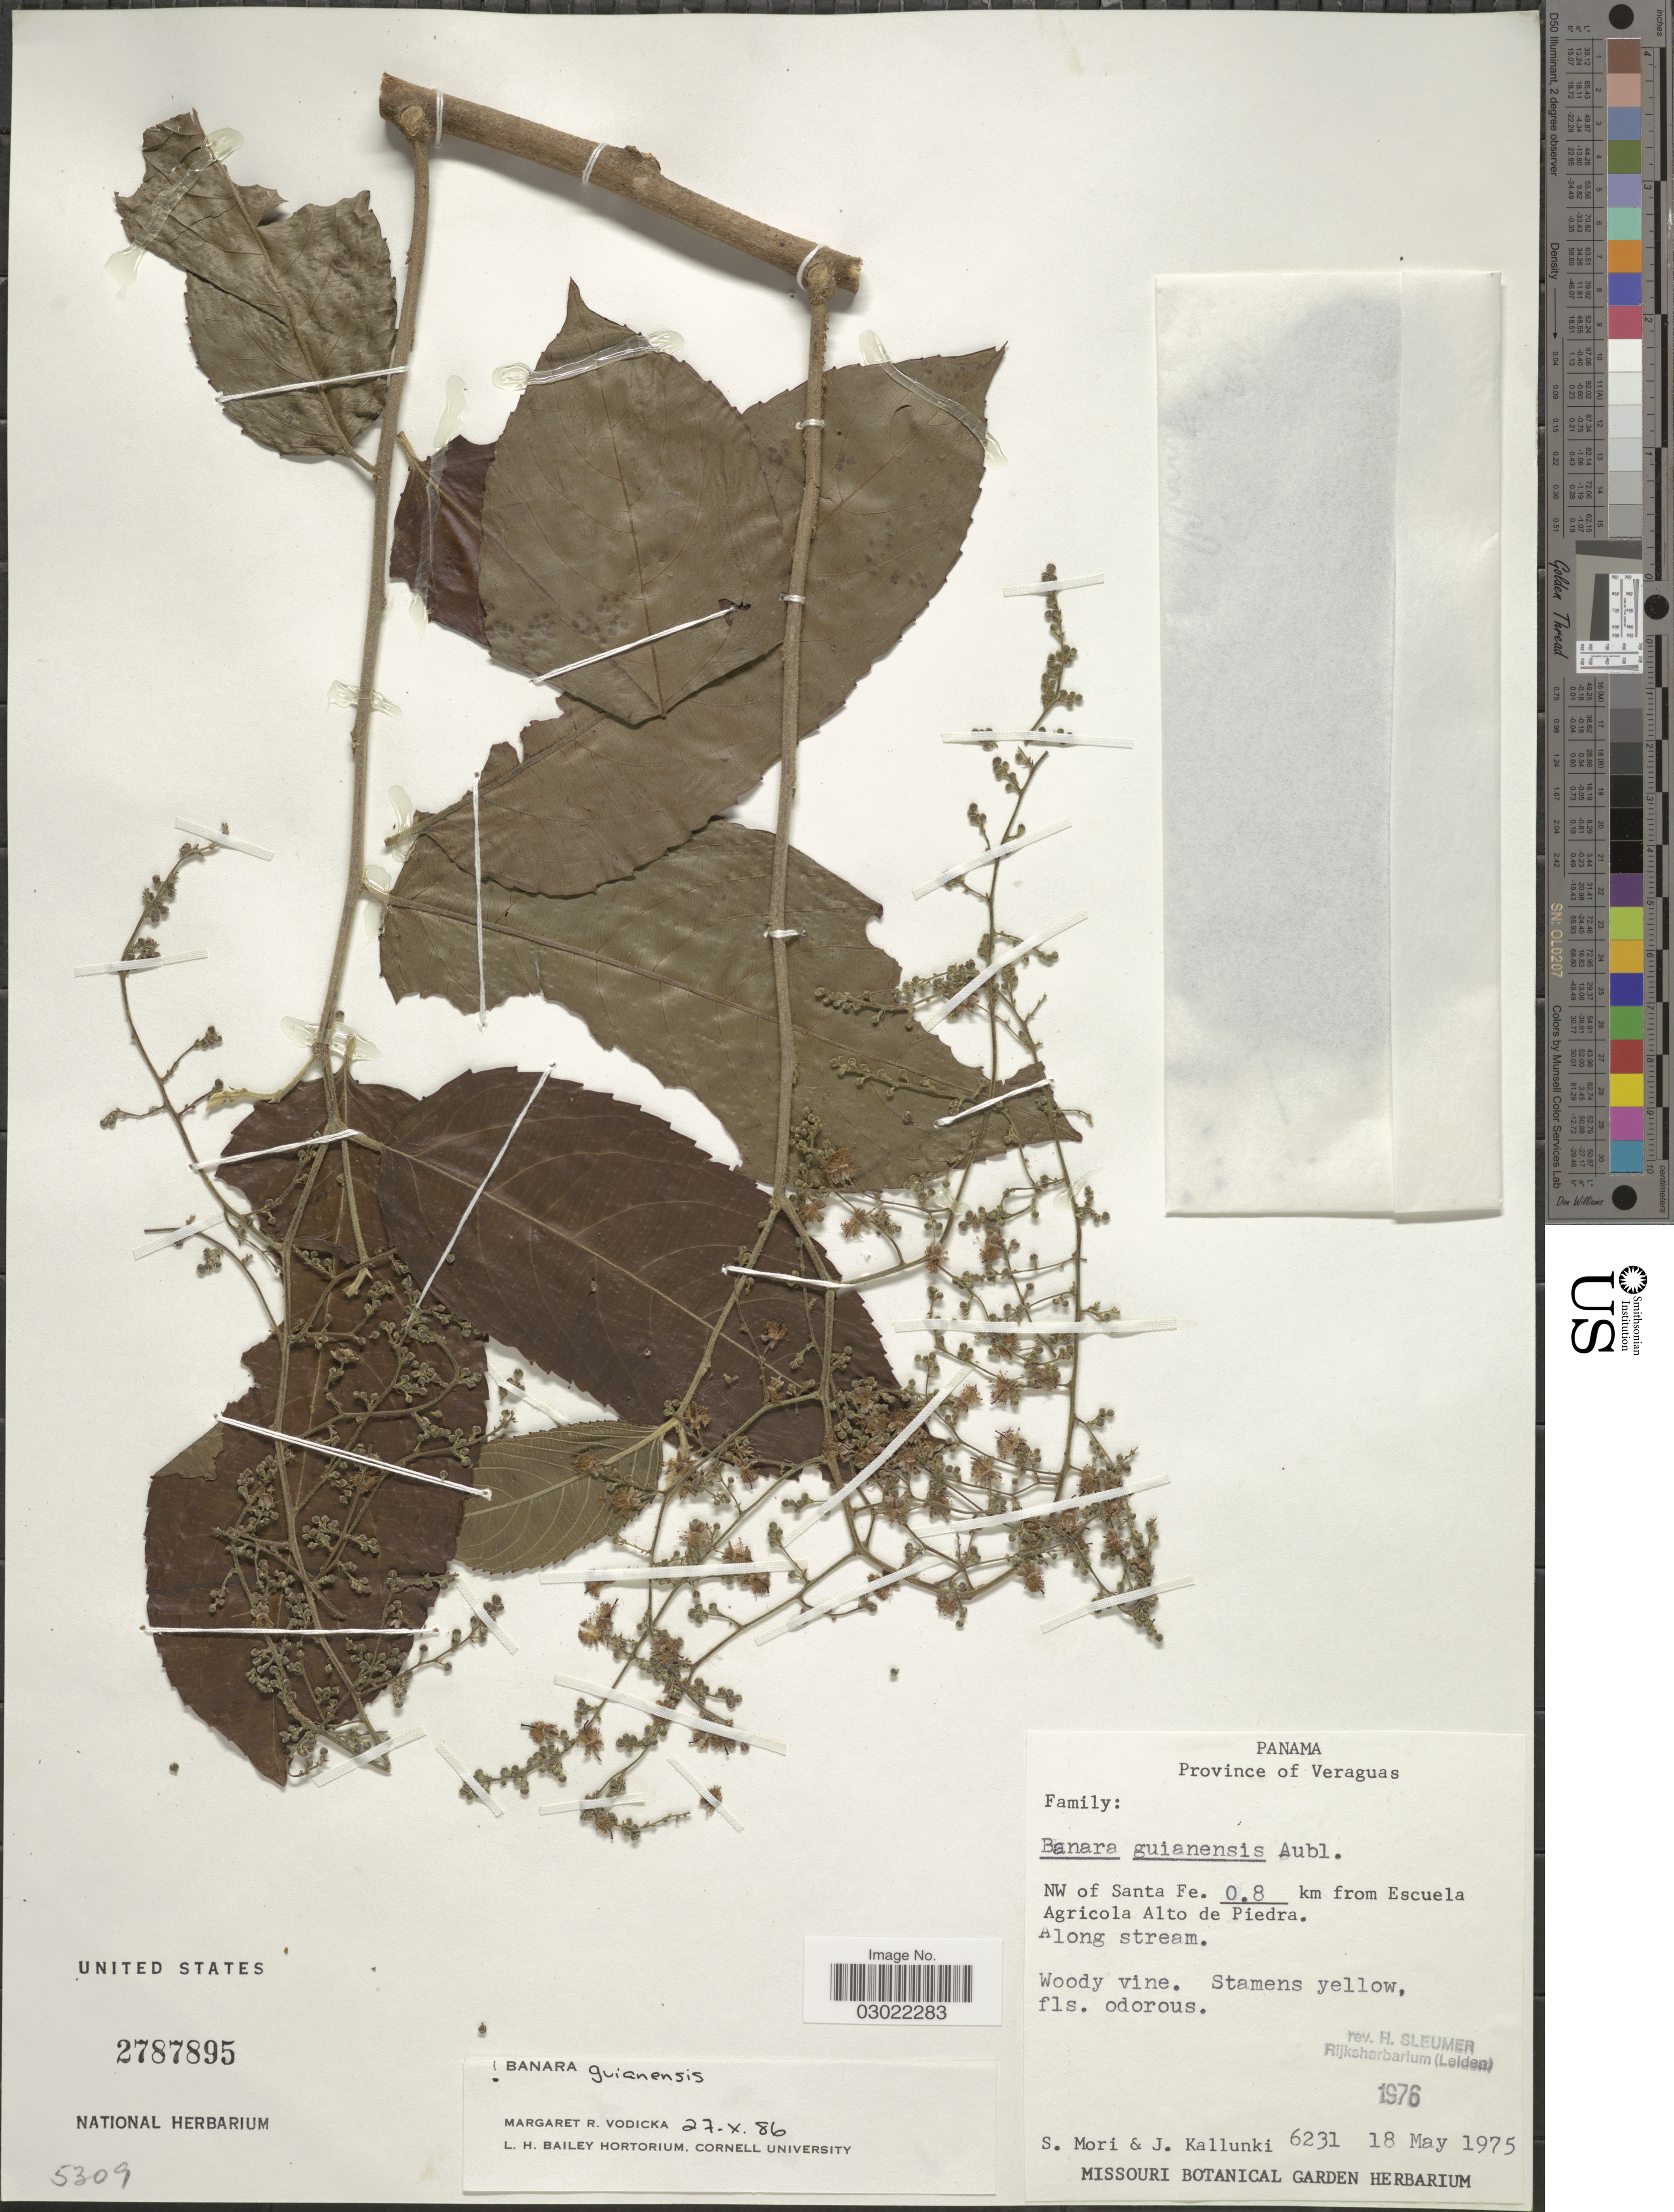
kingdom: Plantae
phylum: Tracheophyta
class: Magnoliopsida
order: Malpighiales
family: Salicaceae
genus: Banara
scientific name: Banara guianensis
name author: Aubl.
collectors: S. Mori & J. Kallunki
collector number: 6231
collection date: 1975-05-18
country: Panama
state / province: Veraguas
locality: Province of Veraguas. NW of Santa Fe. 0.8 km from Escuela Agricola Alto de Piedra. Along stream.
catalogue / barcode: US 2787895